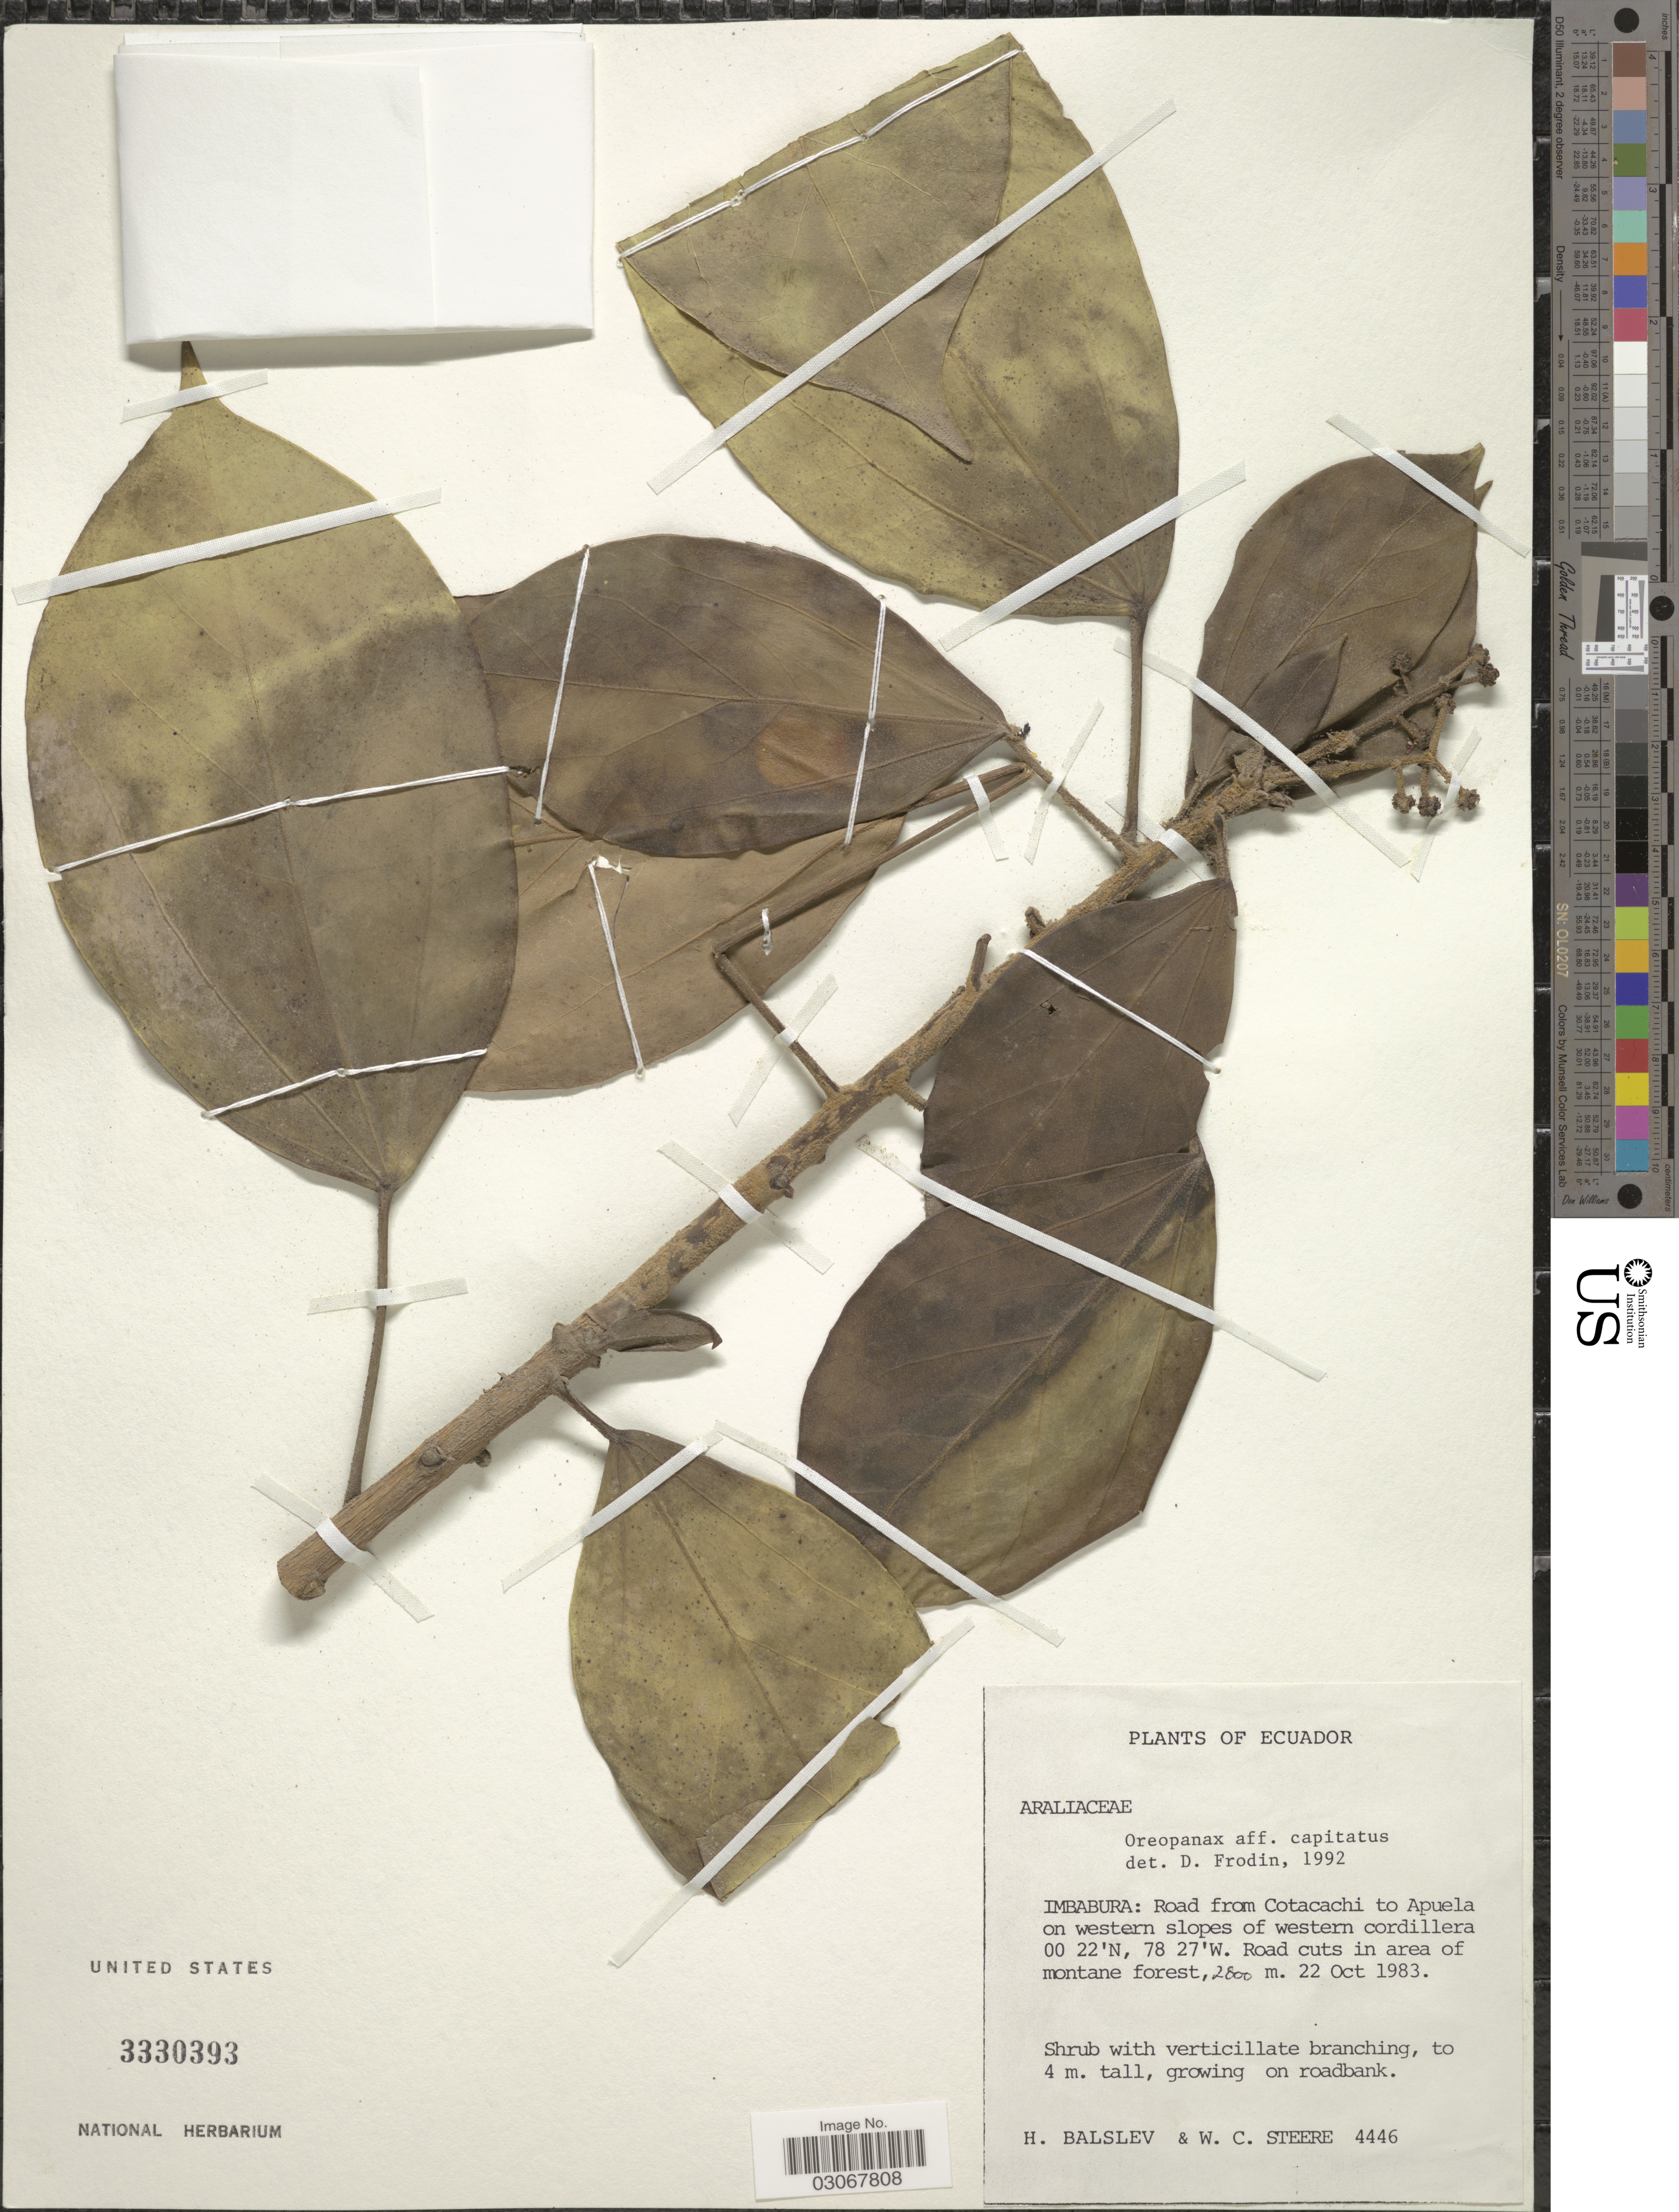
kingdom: Plantae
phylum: Tracheophyta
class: Magnoliopsida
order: Apiales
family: Araliaceae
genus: Oreopanax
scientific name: Oreopanax capitatus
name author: (Jacq.) Decne. & Planch.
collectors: H. Balslev & W. C. Steere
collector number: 4446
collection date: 1983-10-22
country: Ecuador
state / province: Imbabura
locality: Road from Cotacachi to Apuela on western slopes of western cordillera.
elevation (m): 2800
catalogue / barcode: US 3330393